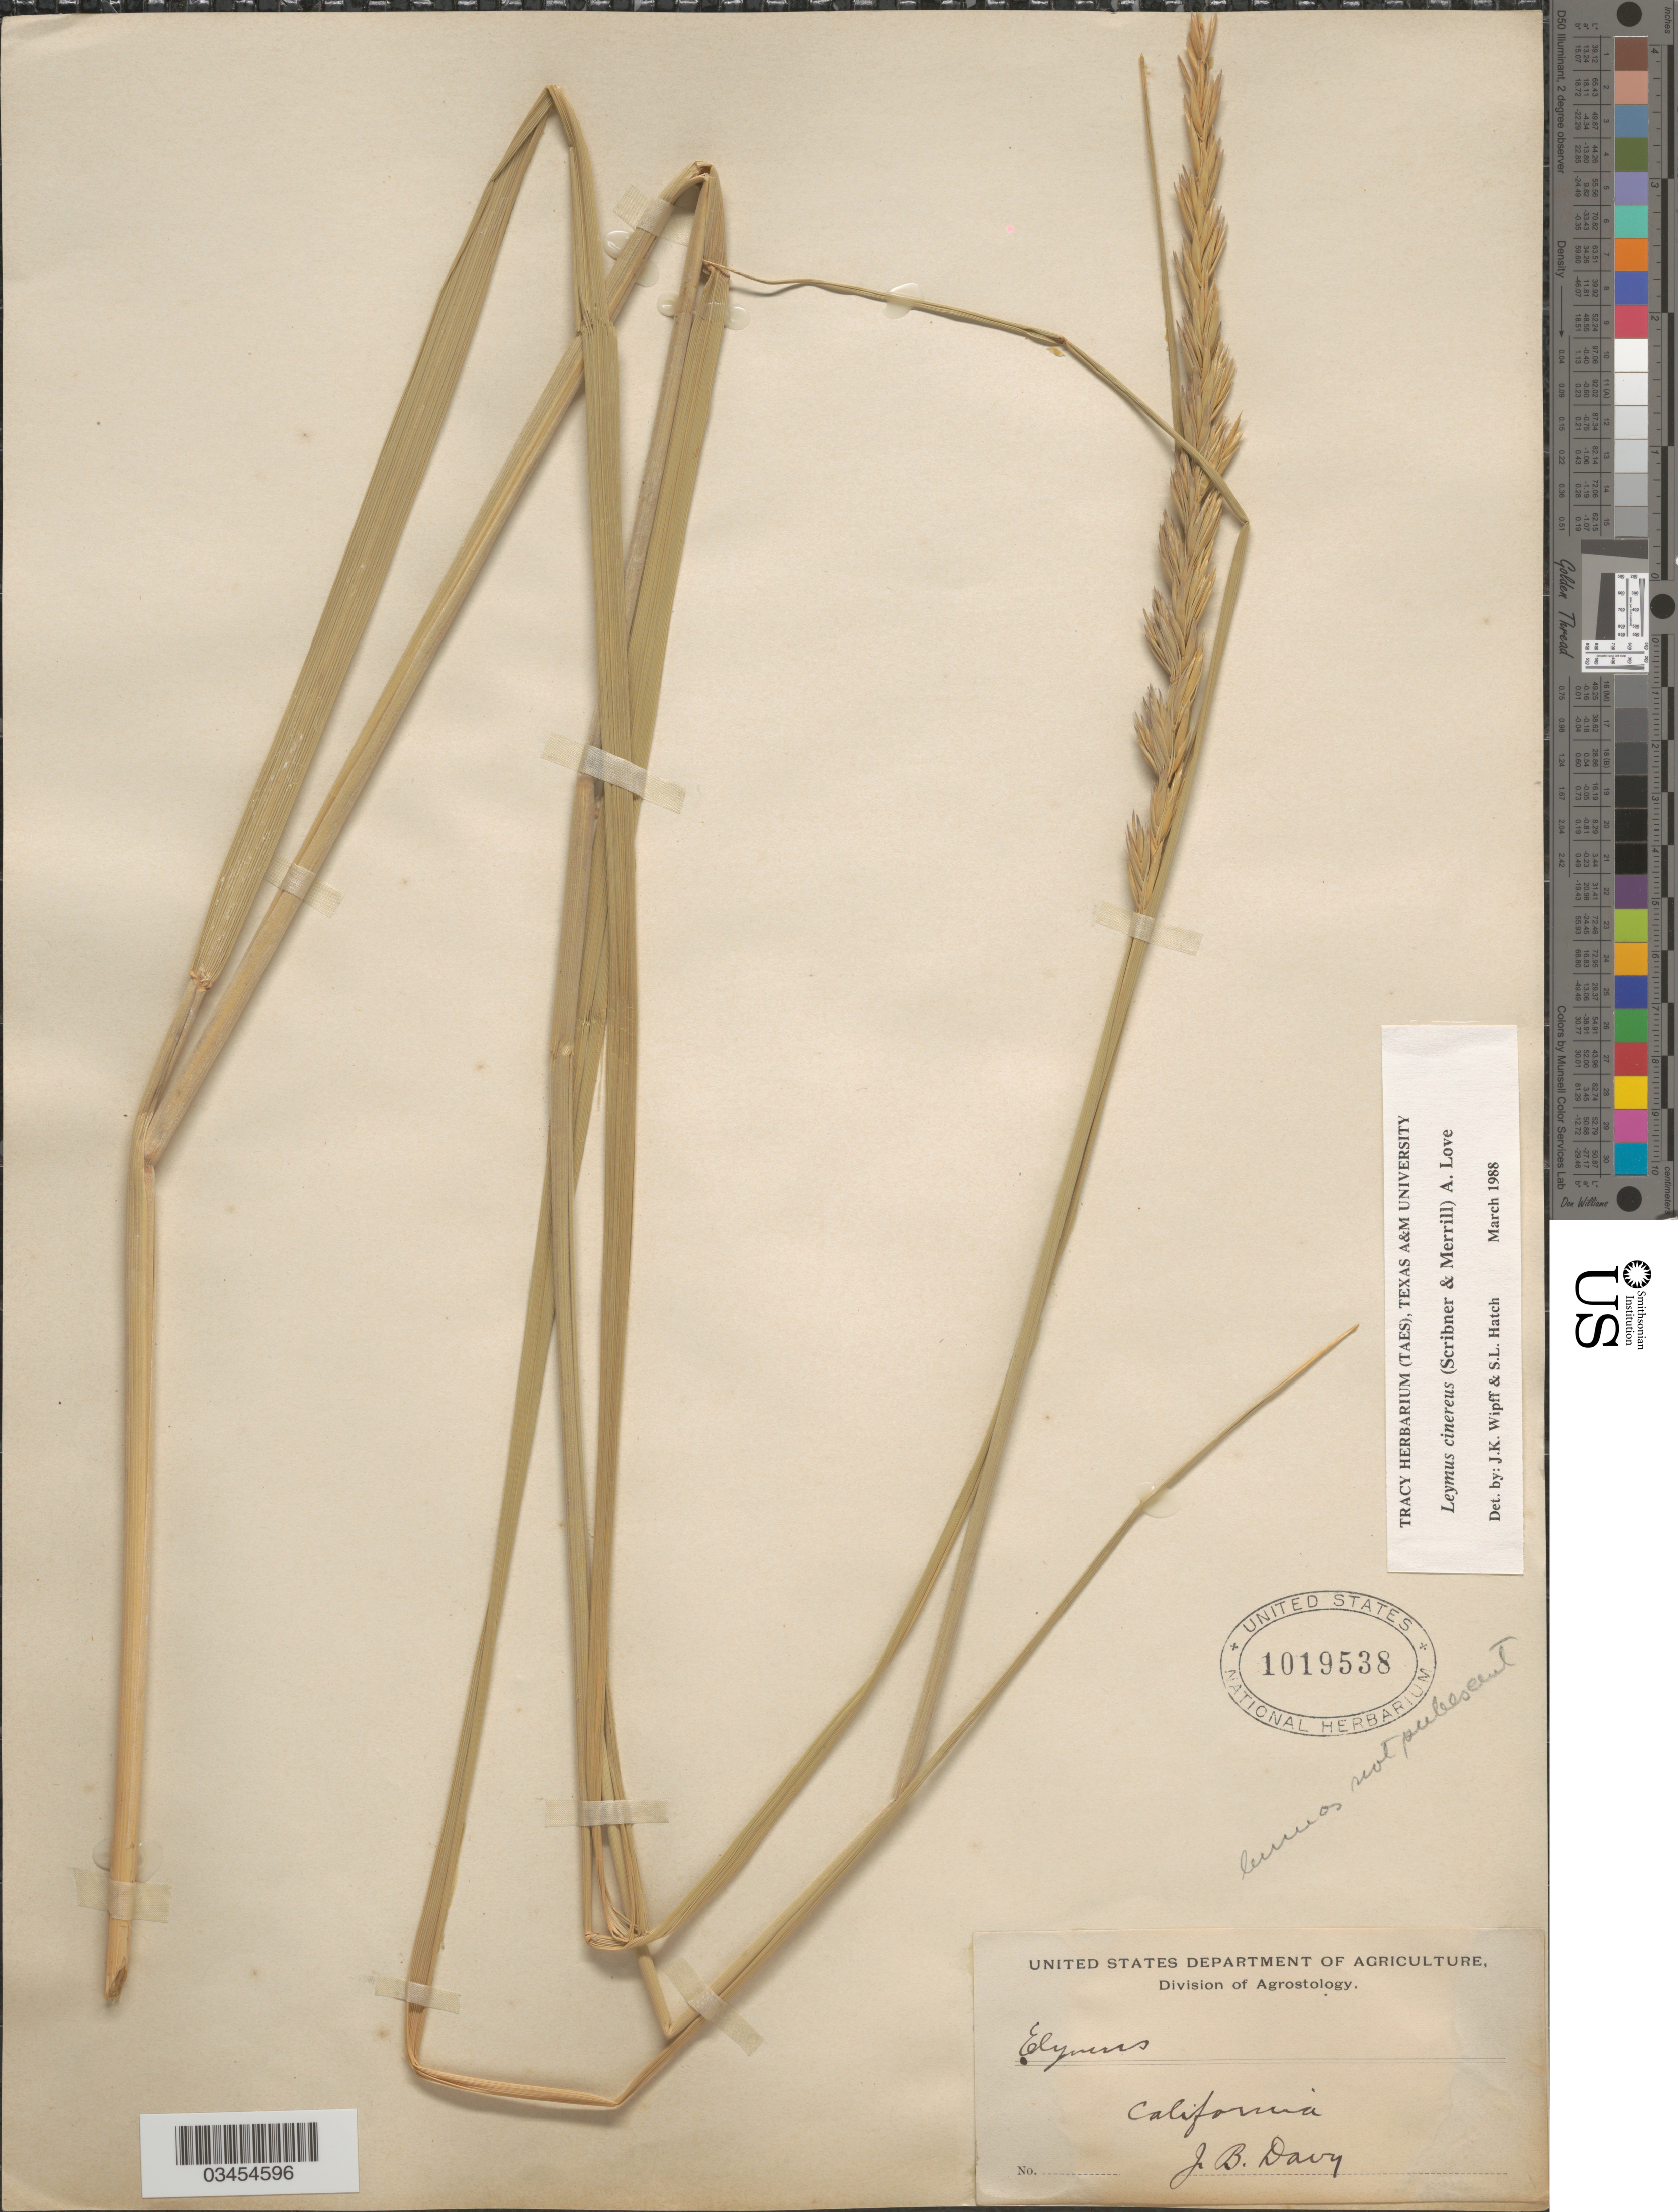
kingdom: Plantae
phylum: Tracheophyta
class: Liliopsida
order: Poales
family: Poaceae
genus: Leymus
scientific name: Leymus cinereus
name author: (Scribn. & Merr.) Á. Löve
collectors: J. Burtt Davy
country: United States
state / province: California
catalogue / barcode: US 1019538